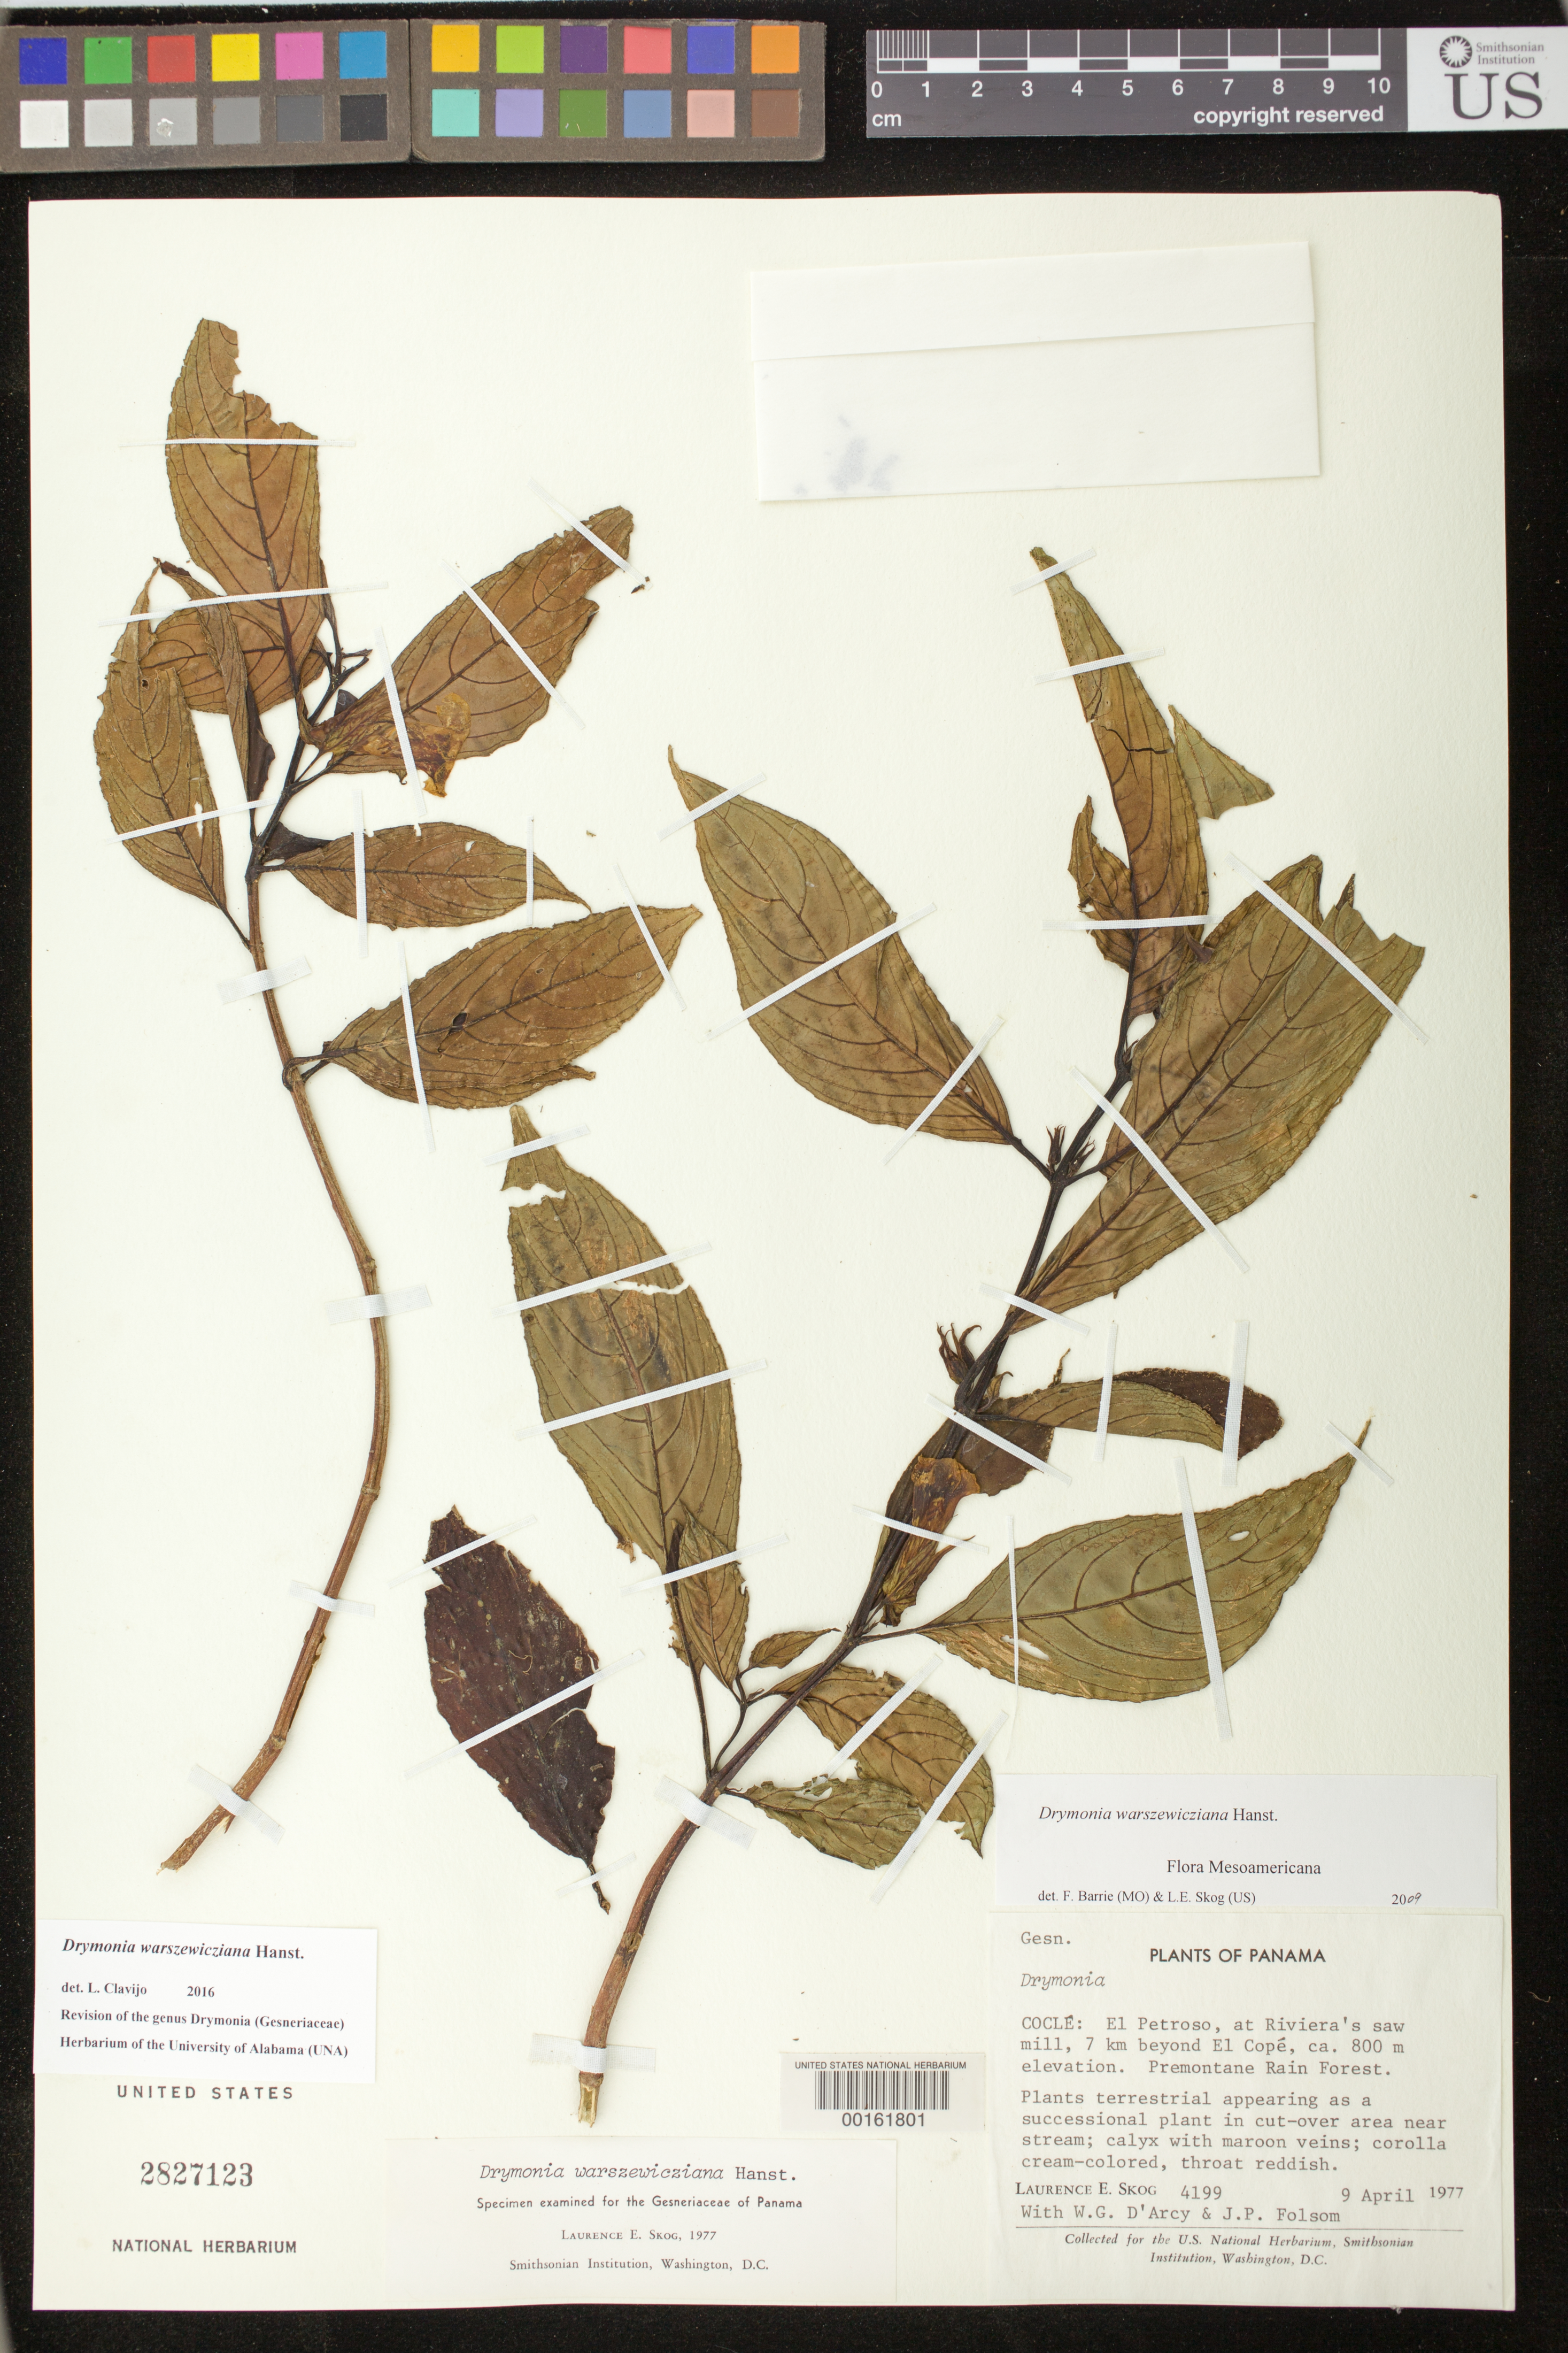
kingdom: Plantae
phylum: Tracheophyta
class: Magnoliopsida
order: Lamiales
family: Gesneriaceae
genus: Drymonia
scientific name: Drymonia warszewicziana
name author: Hanst.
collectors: L. E. Skog, W. G. D'Arcy & J. P. Folsom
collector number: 4199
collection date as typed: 09 Apr 1977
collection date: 1977-04-09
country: Panama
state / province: Coclé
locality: El Petroso, at Riviera's sawmill, 7 km beyond El Cope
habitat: Premontane rain forest; in cut-over area near stream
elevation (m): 800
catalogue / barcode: US 2827123